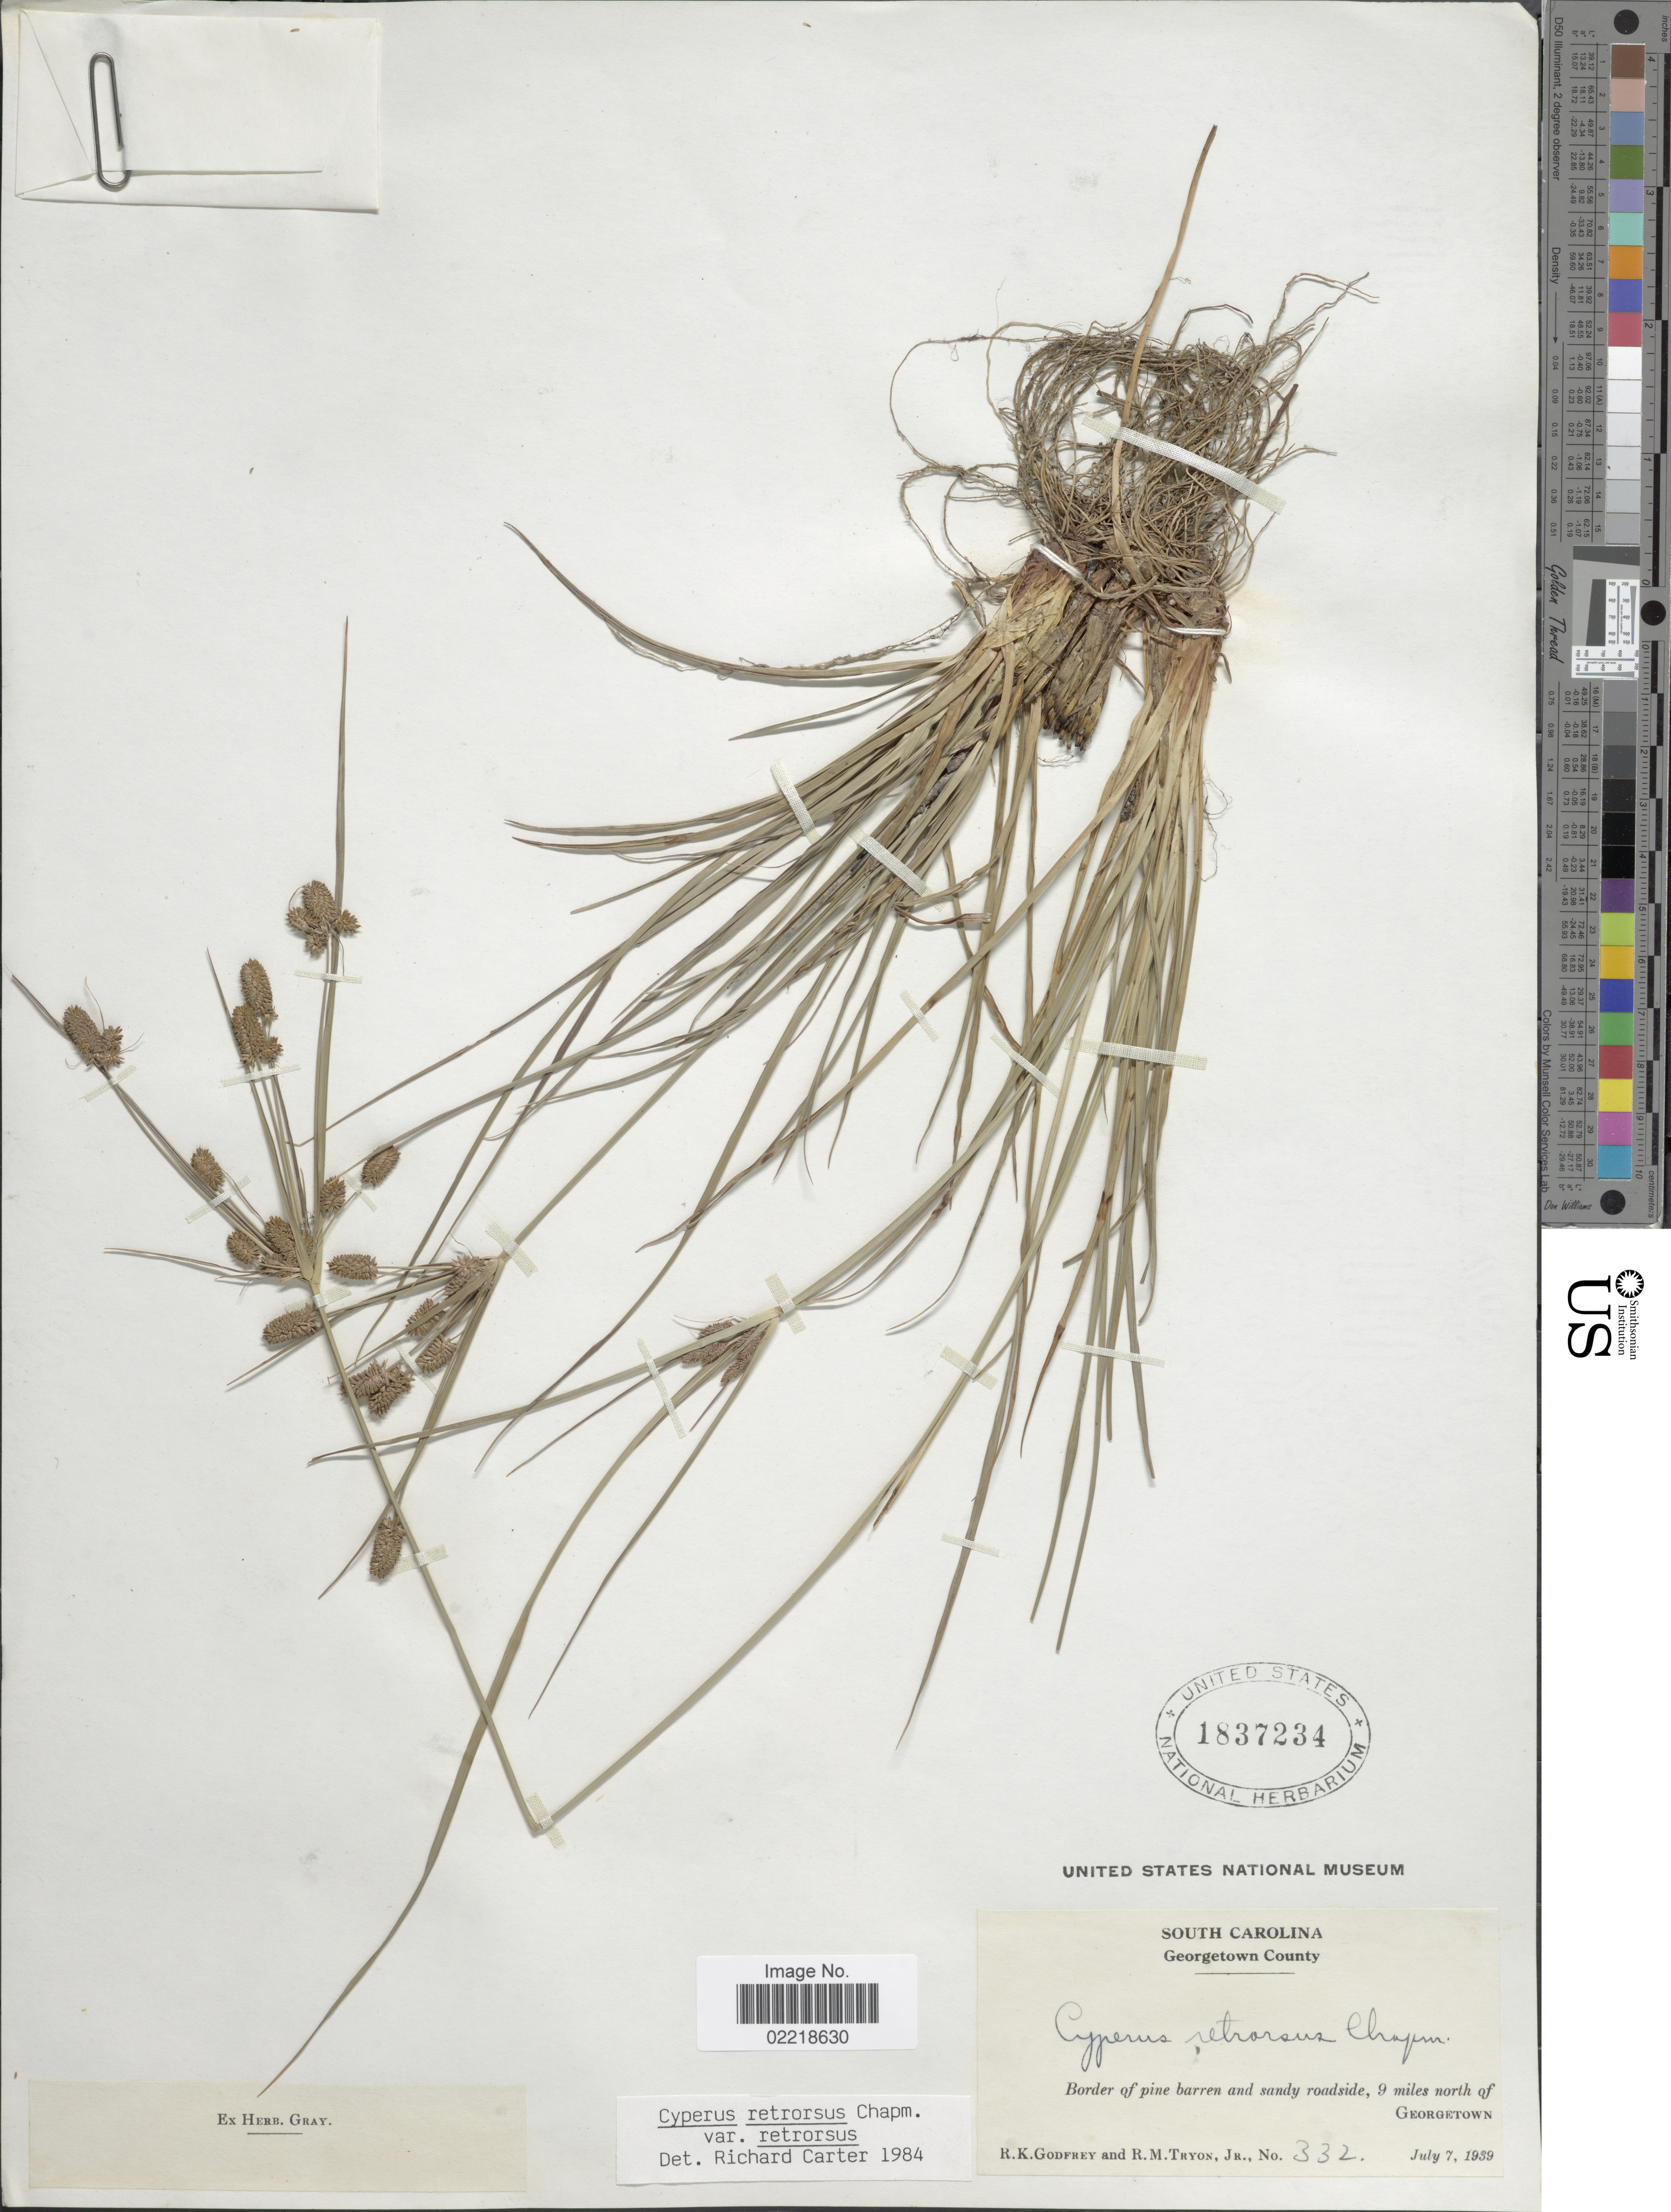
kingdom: Plantae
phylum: Tracheophyta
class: Liliopsida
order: Poales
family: Cyperaceae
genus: Cyperus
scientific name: Cyperus retrorsus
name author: Chapm.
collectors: R. K. Godfrey & R. M. Tryon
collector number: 332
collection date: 1939-07-07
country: United States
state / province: South Carolina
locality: Georgetown County. 9 miles north of Georgetown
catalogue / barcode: US 1837234